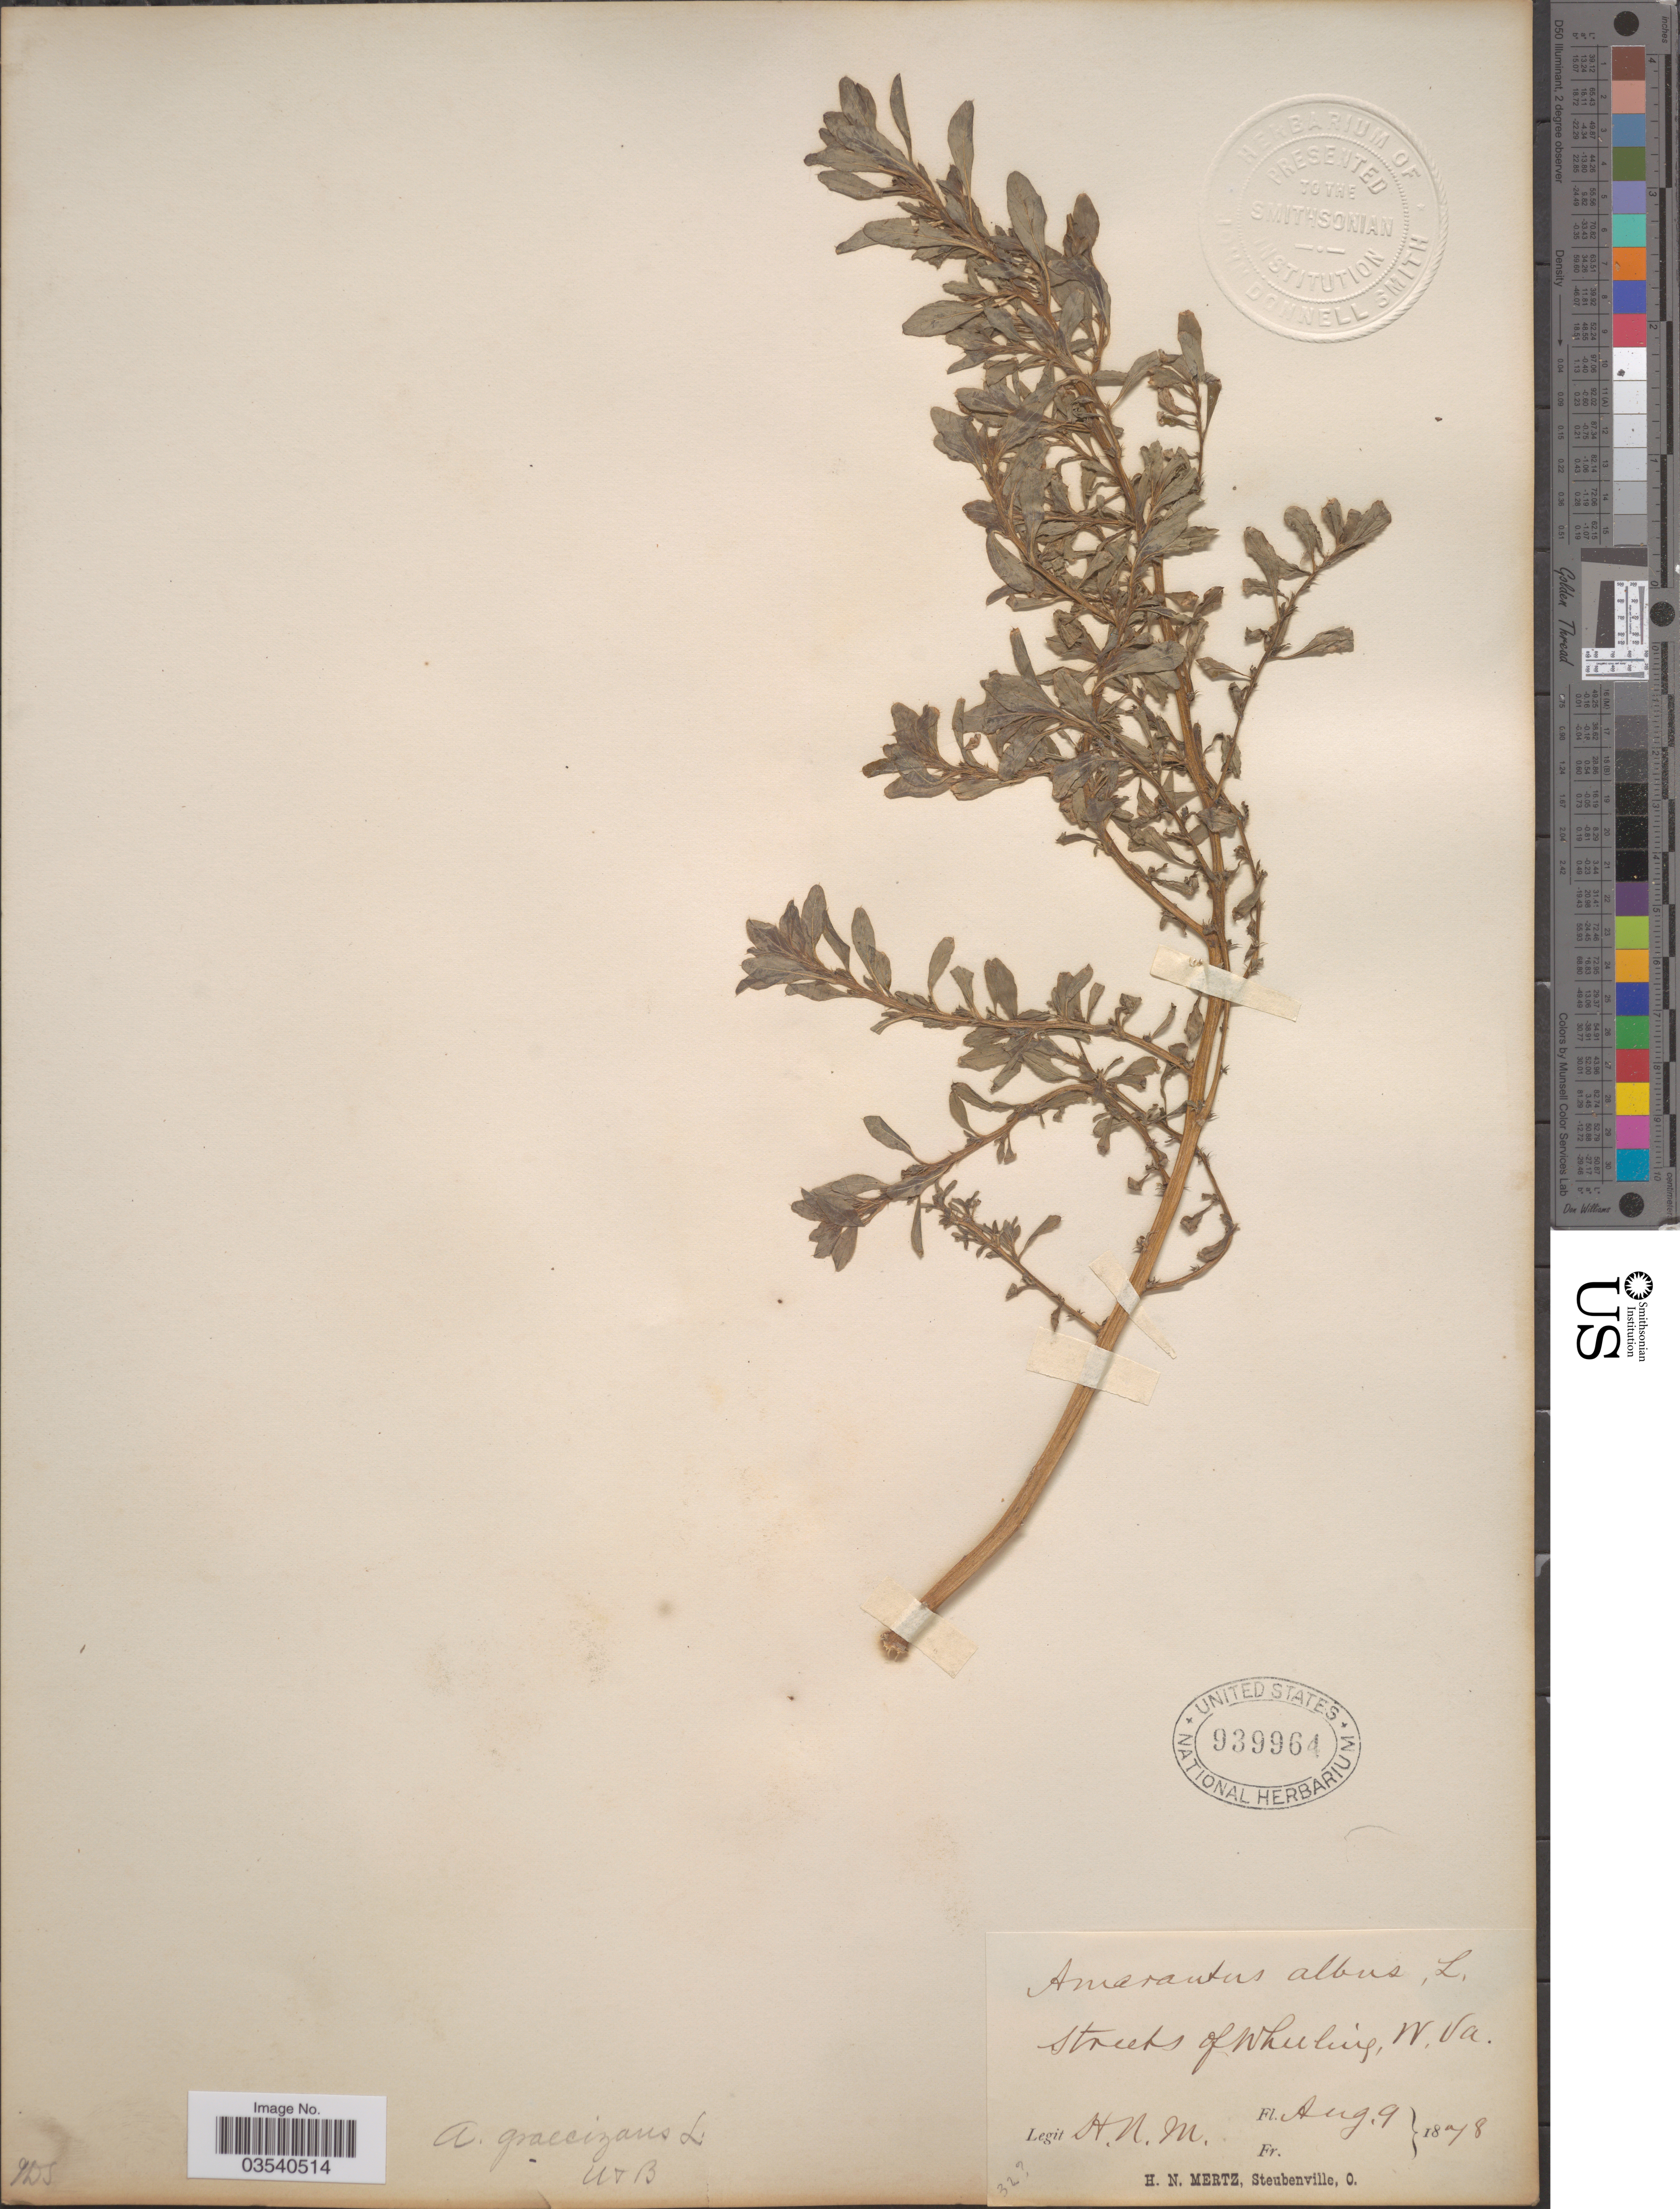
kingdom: Plantae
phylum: Tracheophyta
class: Magnoliopsida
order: Caryophyllales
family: Amaranthaceae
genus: Amaranthus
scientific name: Amaranthus graecizans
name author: L.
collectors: H. Mertz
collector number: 32?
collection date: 1878-08-09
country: United States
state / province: West Virginia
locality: Streets of Wheeling.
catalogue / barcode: US 939964